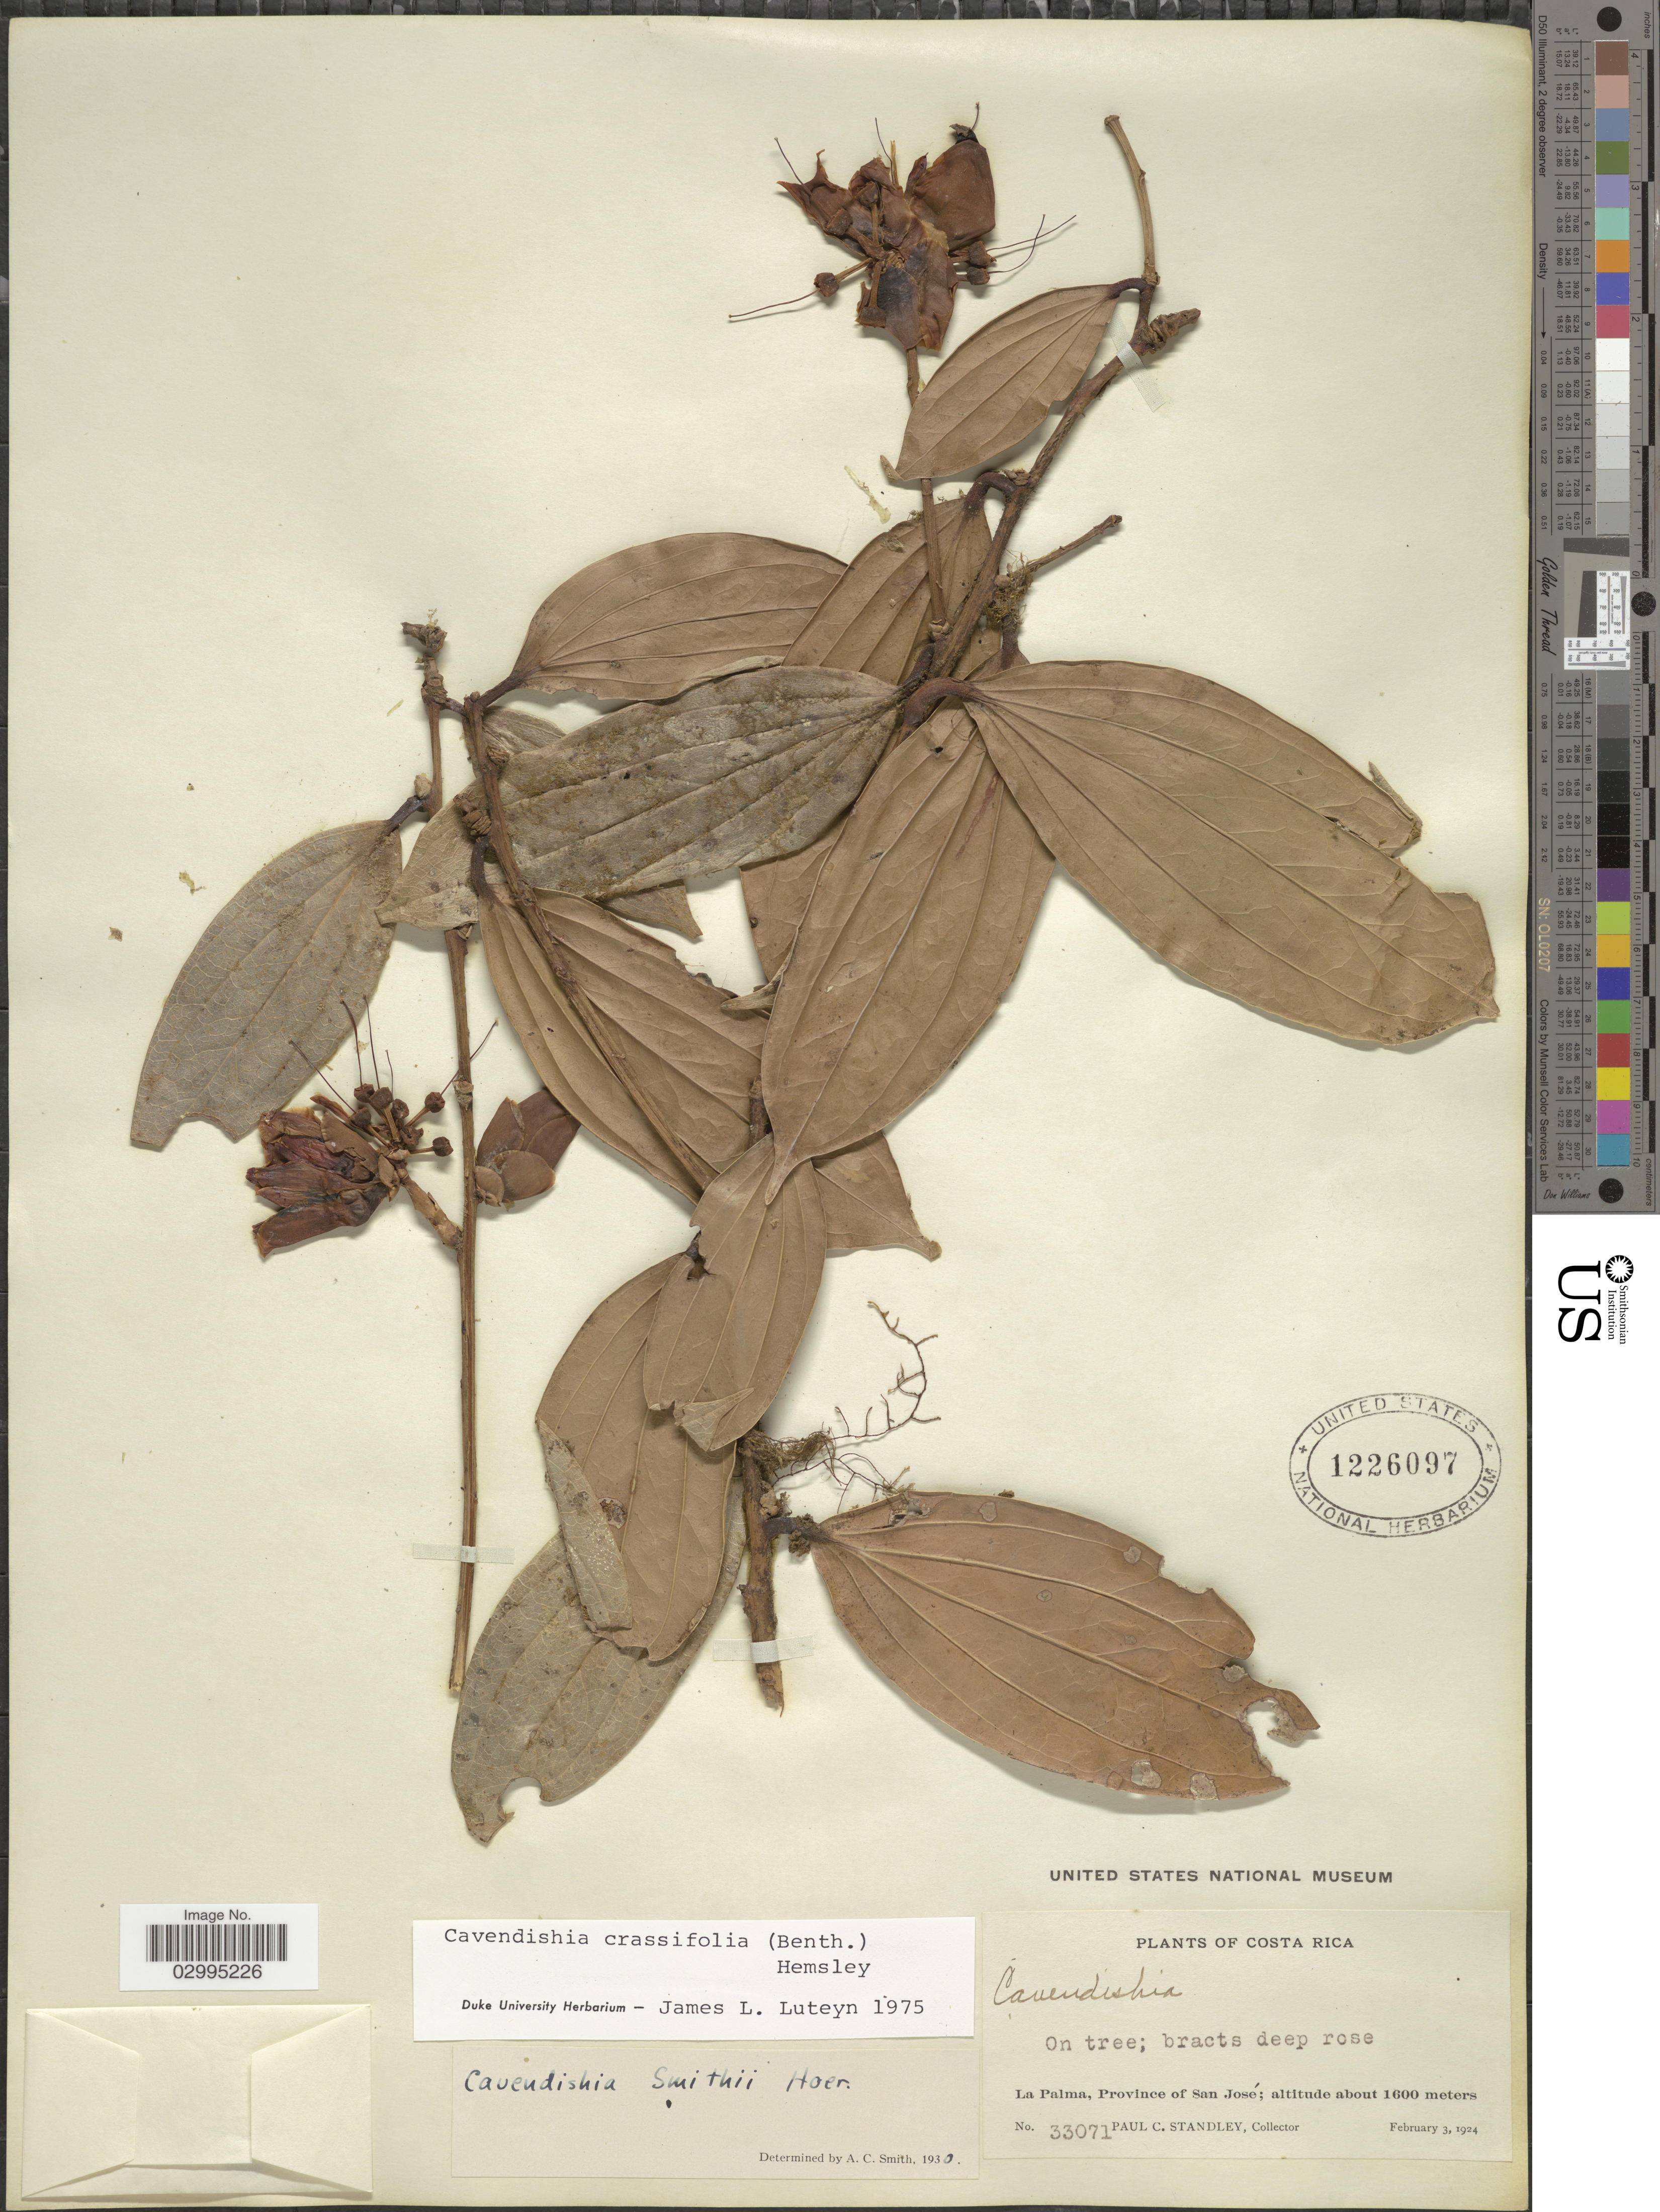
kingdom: Plantae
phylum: Tracheophyta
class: Magnoliopsida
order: Ericales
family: Ericaceae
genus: Cavendishia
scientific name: Cavendishia crassifolia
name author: (Benth.) Hemsl.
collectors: P. C. Standley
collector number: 33071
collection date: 1924-02-03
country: Costa Rica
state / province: San José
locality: La Palma.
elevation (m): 1600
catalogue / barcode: US 1226097